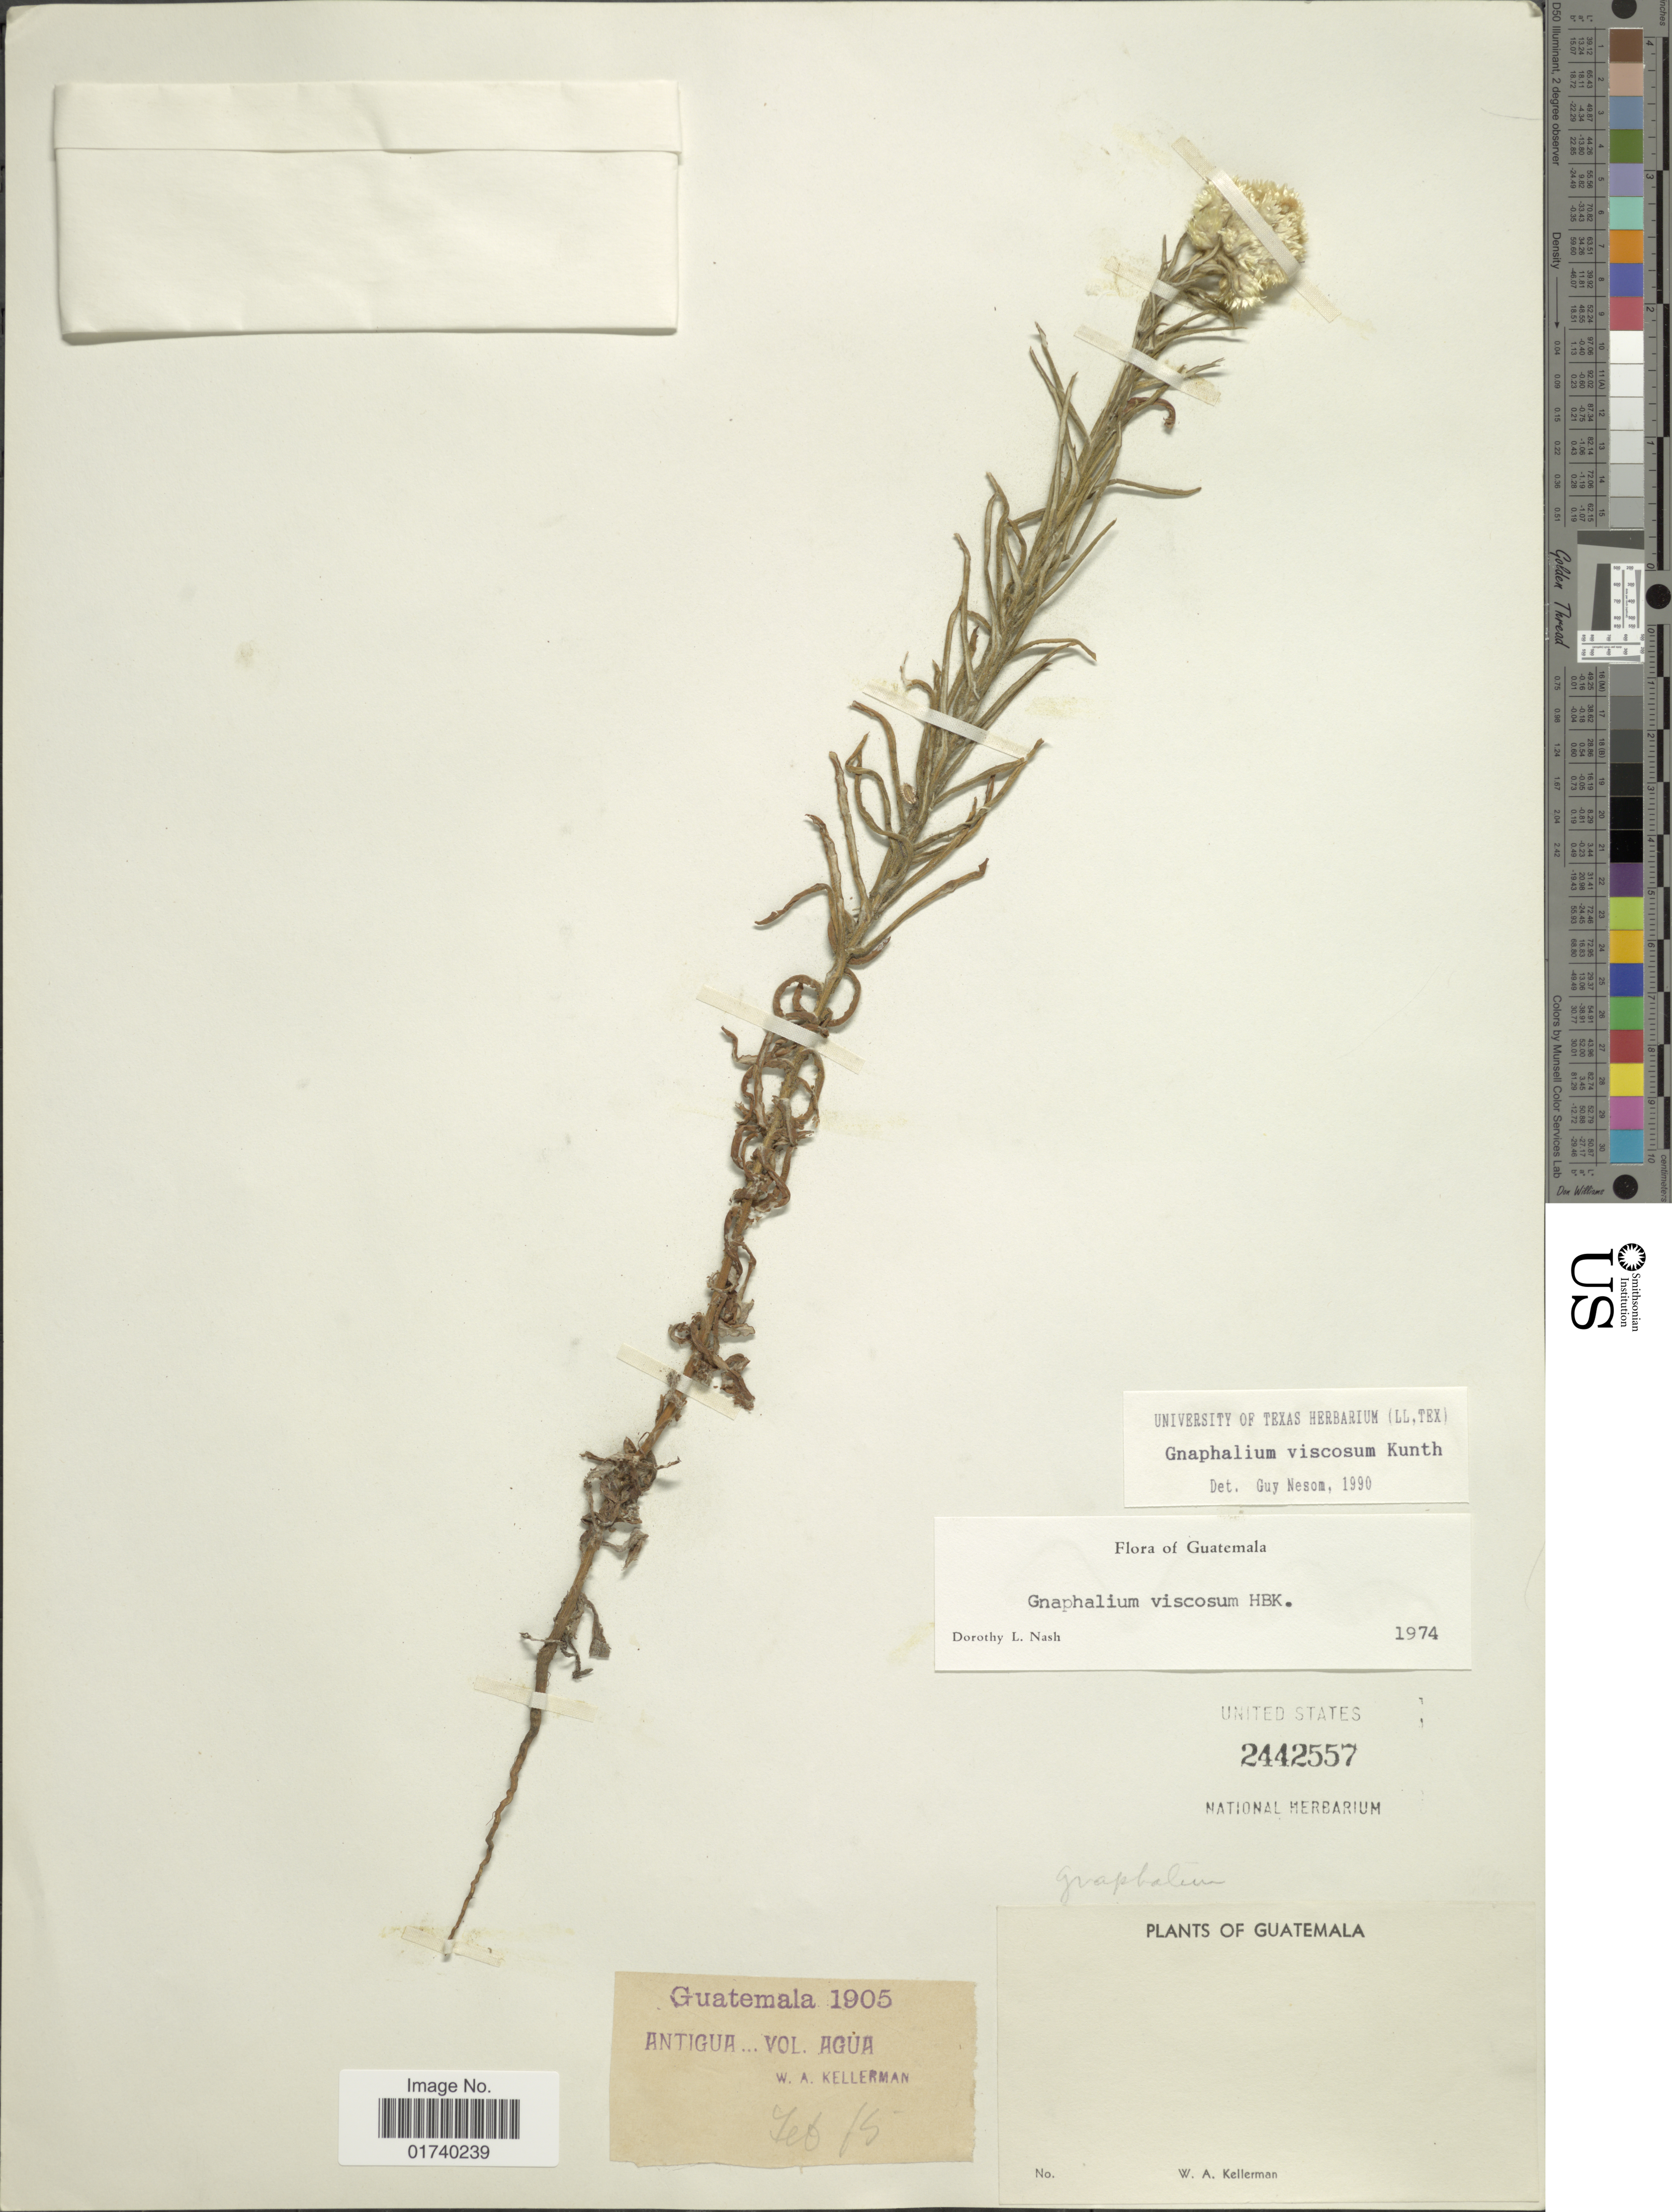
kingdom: Plantae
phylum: Tracheophyta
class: Magnoliopsida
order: Asterales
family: Asteraceae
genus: Pseudognaphalium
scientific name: Pseudognaphalium viscosum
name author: (Kunth) Anderb.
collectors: W. Kellerman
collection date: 1905-02-15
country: Guatemala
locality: Antigua, vol Agua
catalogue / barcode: US 2442557